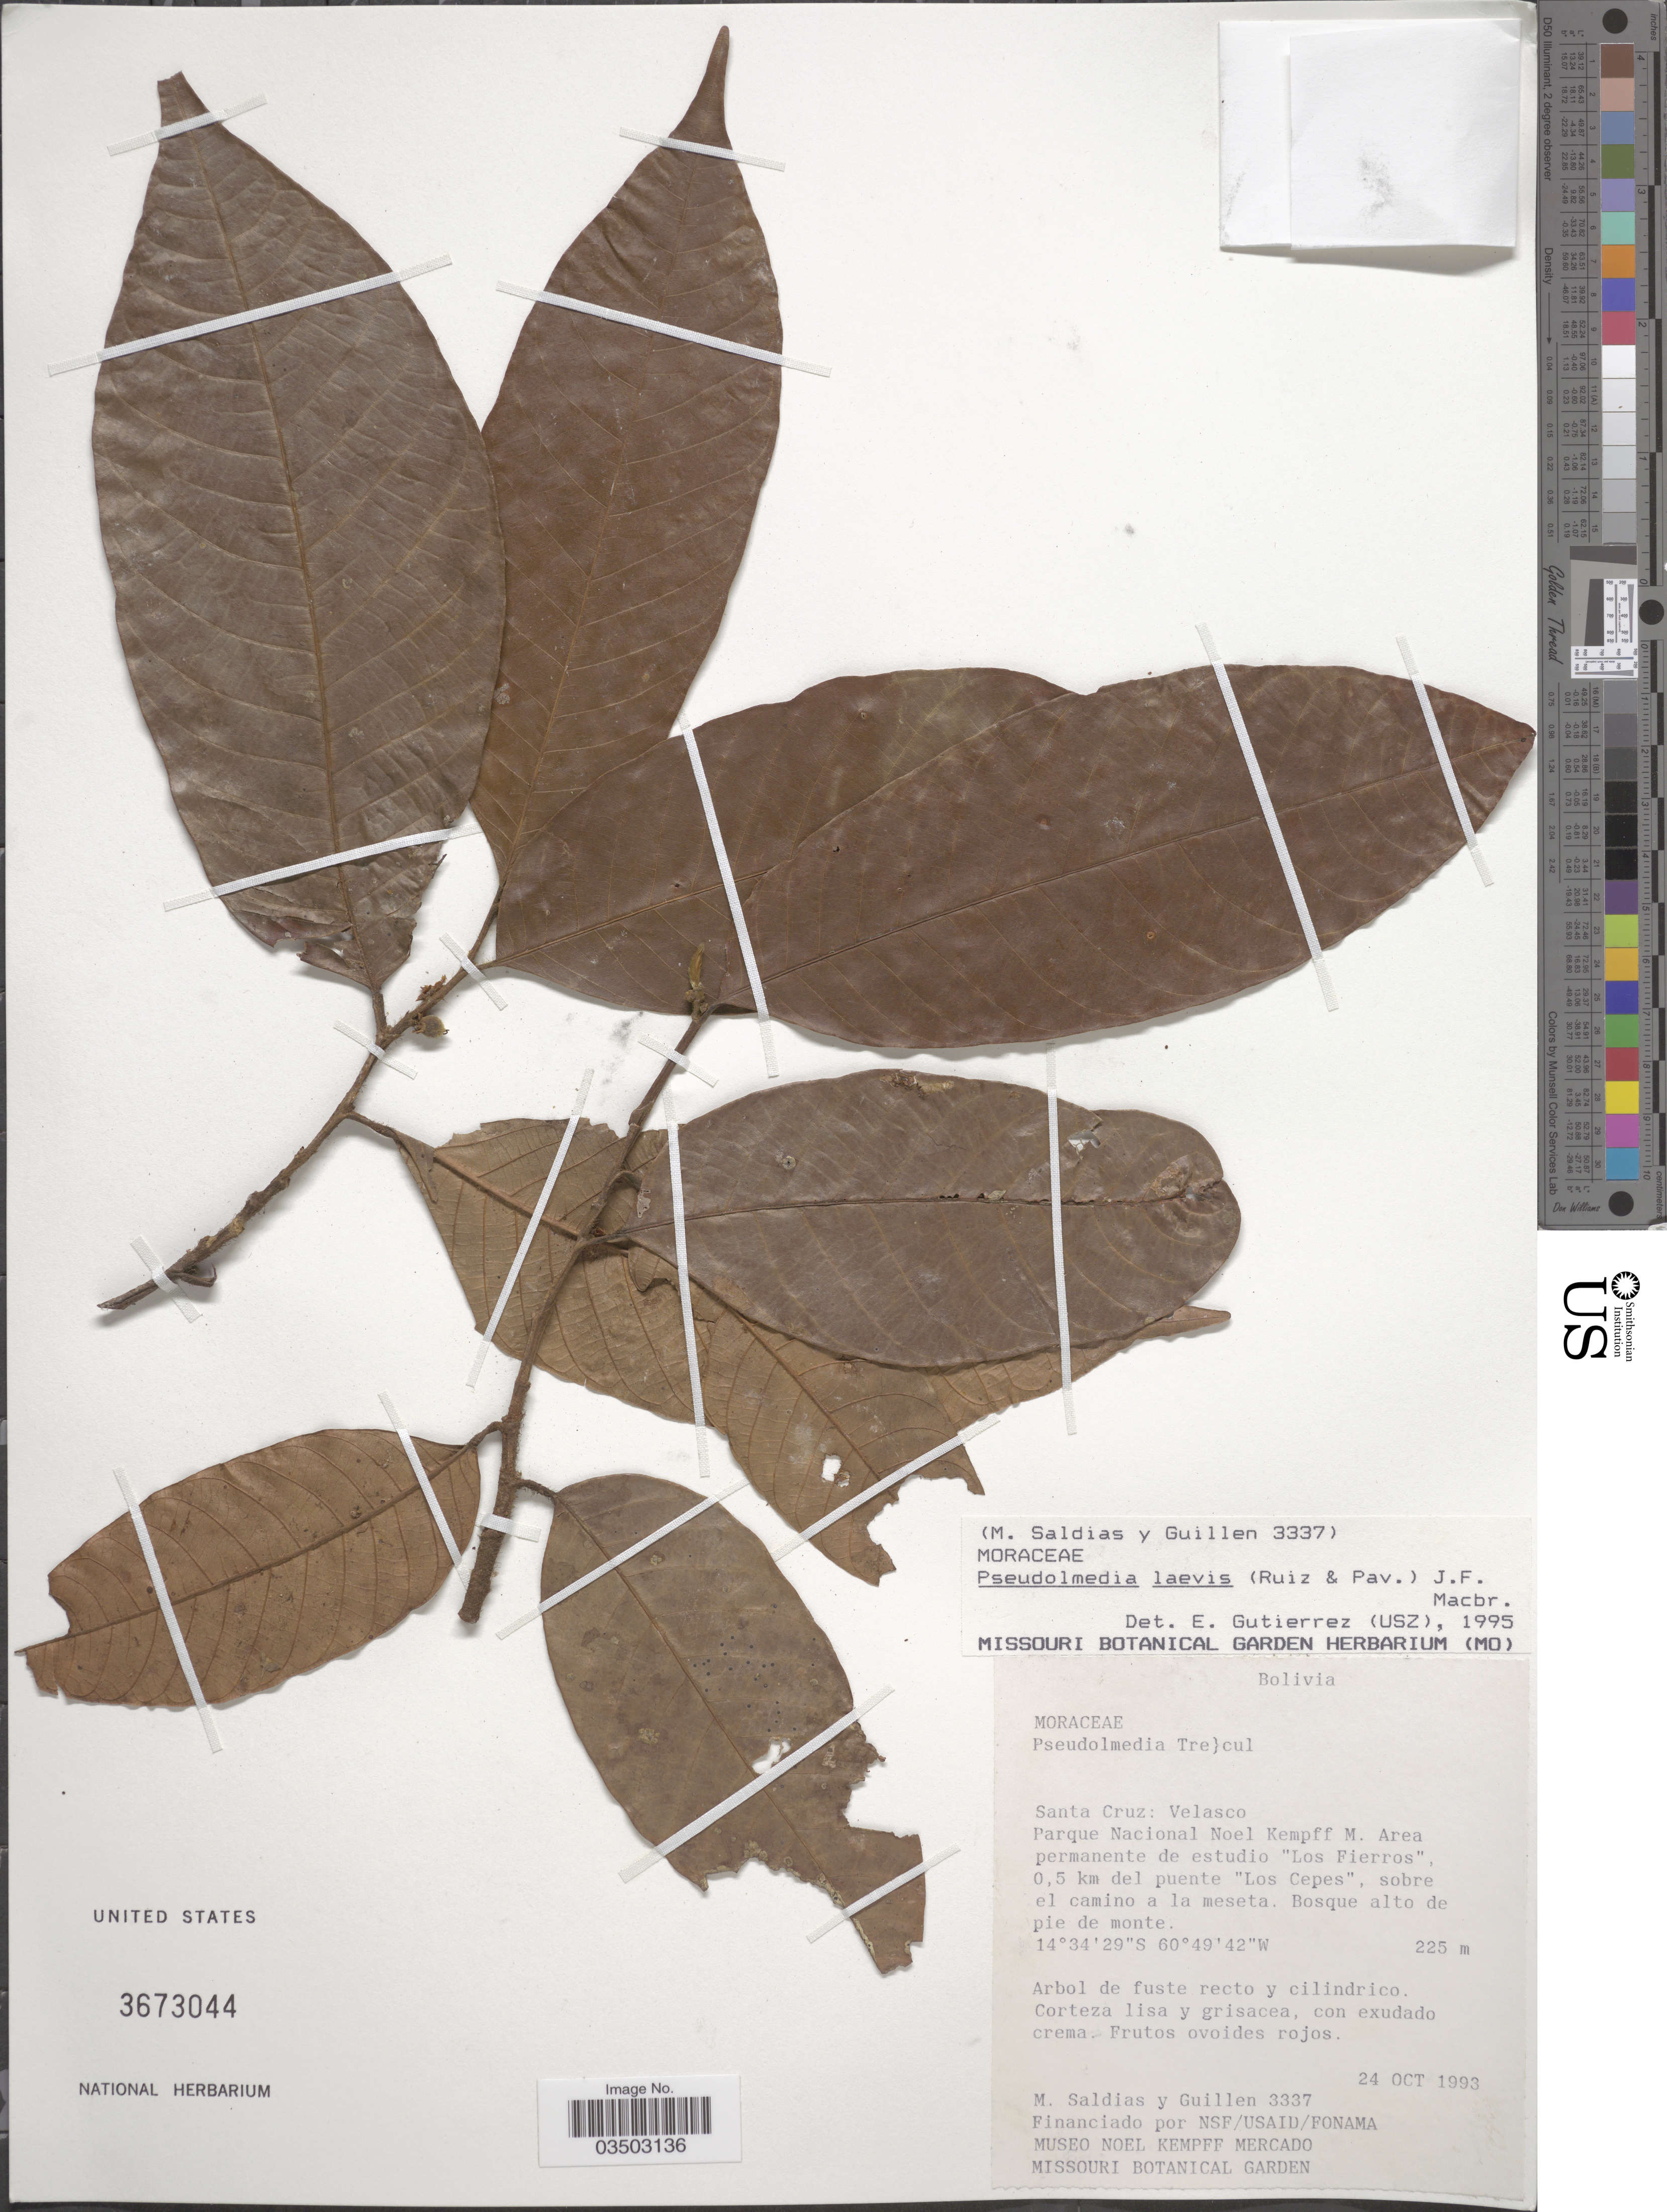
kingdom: Plantae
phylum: Tracheophyta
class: Magnoliopsida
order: Rosales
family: Moraceae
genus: Pseudolmedia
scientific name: Pseudolmedia laevis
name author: (Ruiz & Pav.) J.F. Macbr.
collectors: M. Saldias & -- Guillen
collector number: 3337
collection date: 1993-10-24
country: Bolivia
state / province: Santa Cruz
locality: Velasco. Parque Nacional Noel Kempff M. Area permanente de estudio "Los Fierros", 0.5 km del puente "Los Cepes", sobre el camino a la meseta.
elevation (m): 225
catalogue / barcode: US 3673044